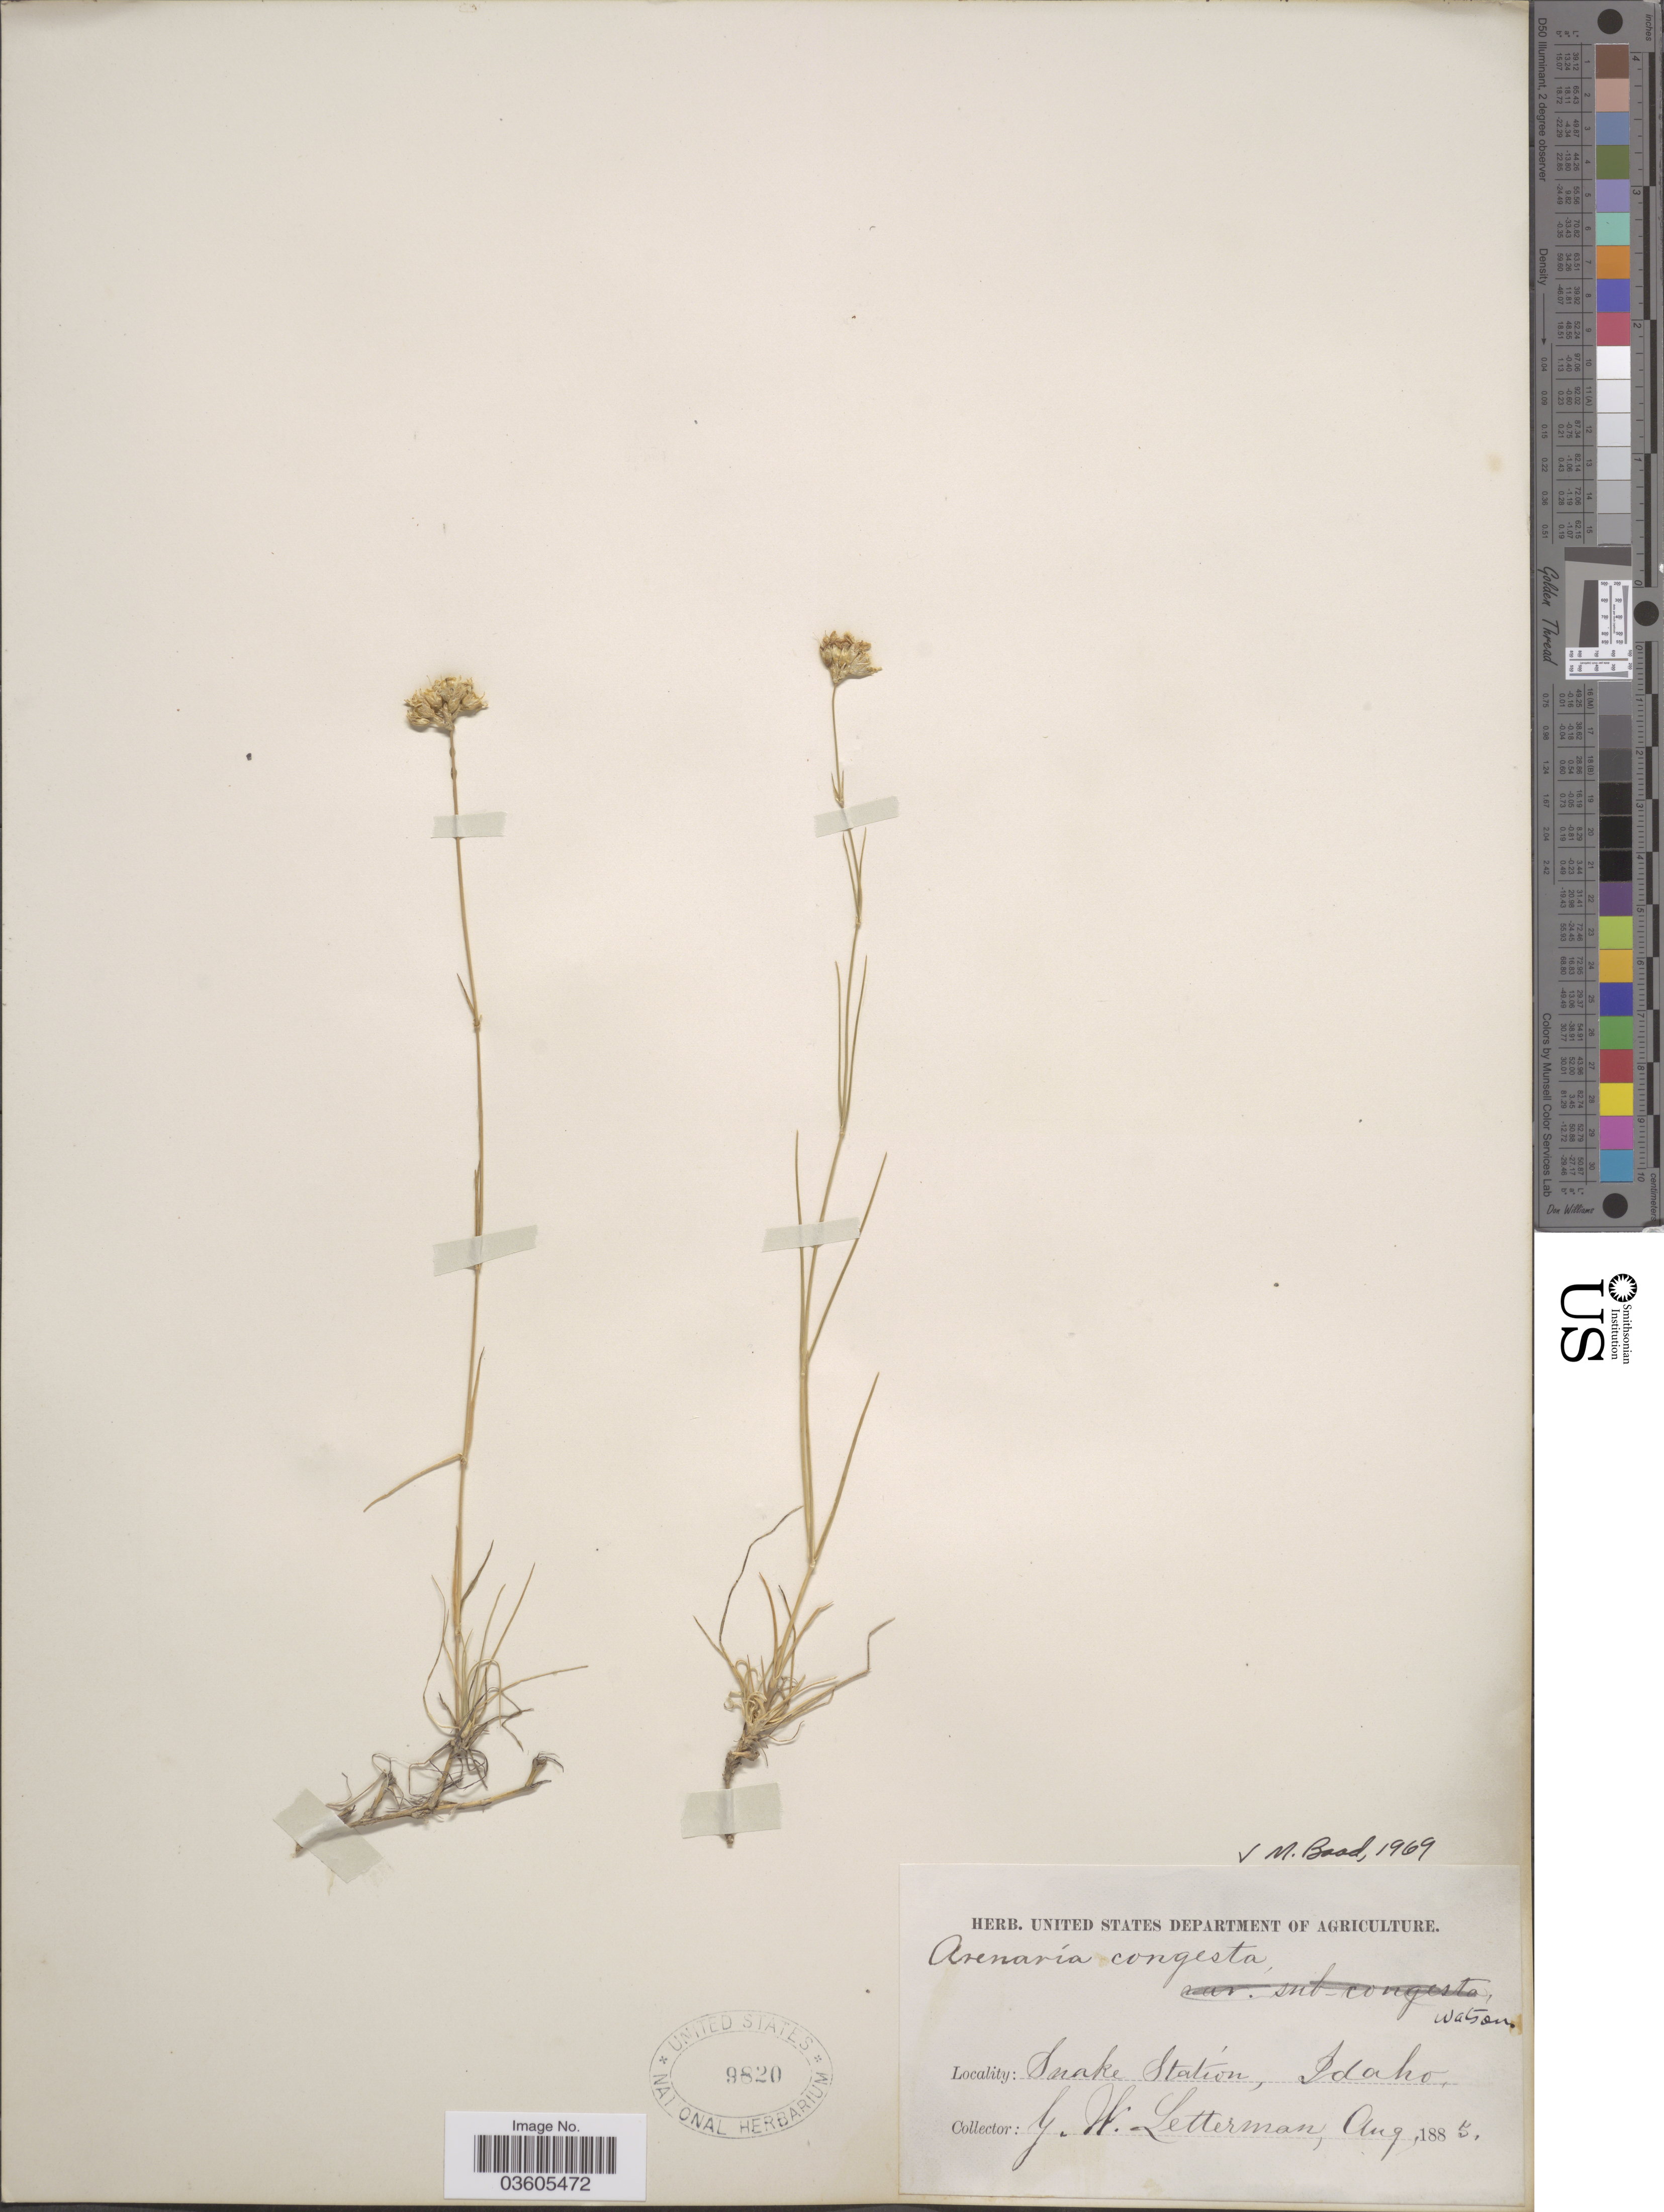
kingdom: Plantae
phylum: Tracheophyta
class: Magnoliopsida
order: Caryophyllales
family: Caryophyllaceae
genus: Eremogone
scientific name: Eremogone congesta var. congesta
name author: (Nutt.) Ikonn.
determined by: Strong, Mark T., (BOT), Smithsonian Institution - National Museum of Natural History (UNITED STATES)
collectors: G. W. Letterman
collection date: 1885-08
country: United States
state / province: Idaho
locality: Snake Station.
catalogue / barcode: US 9820